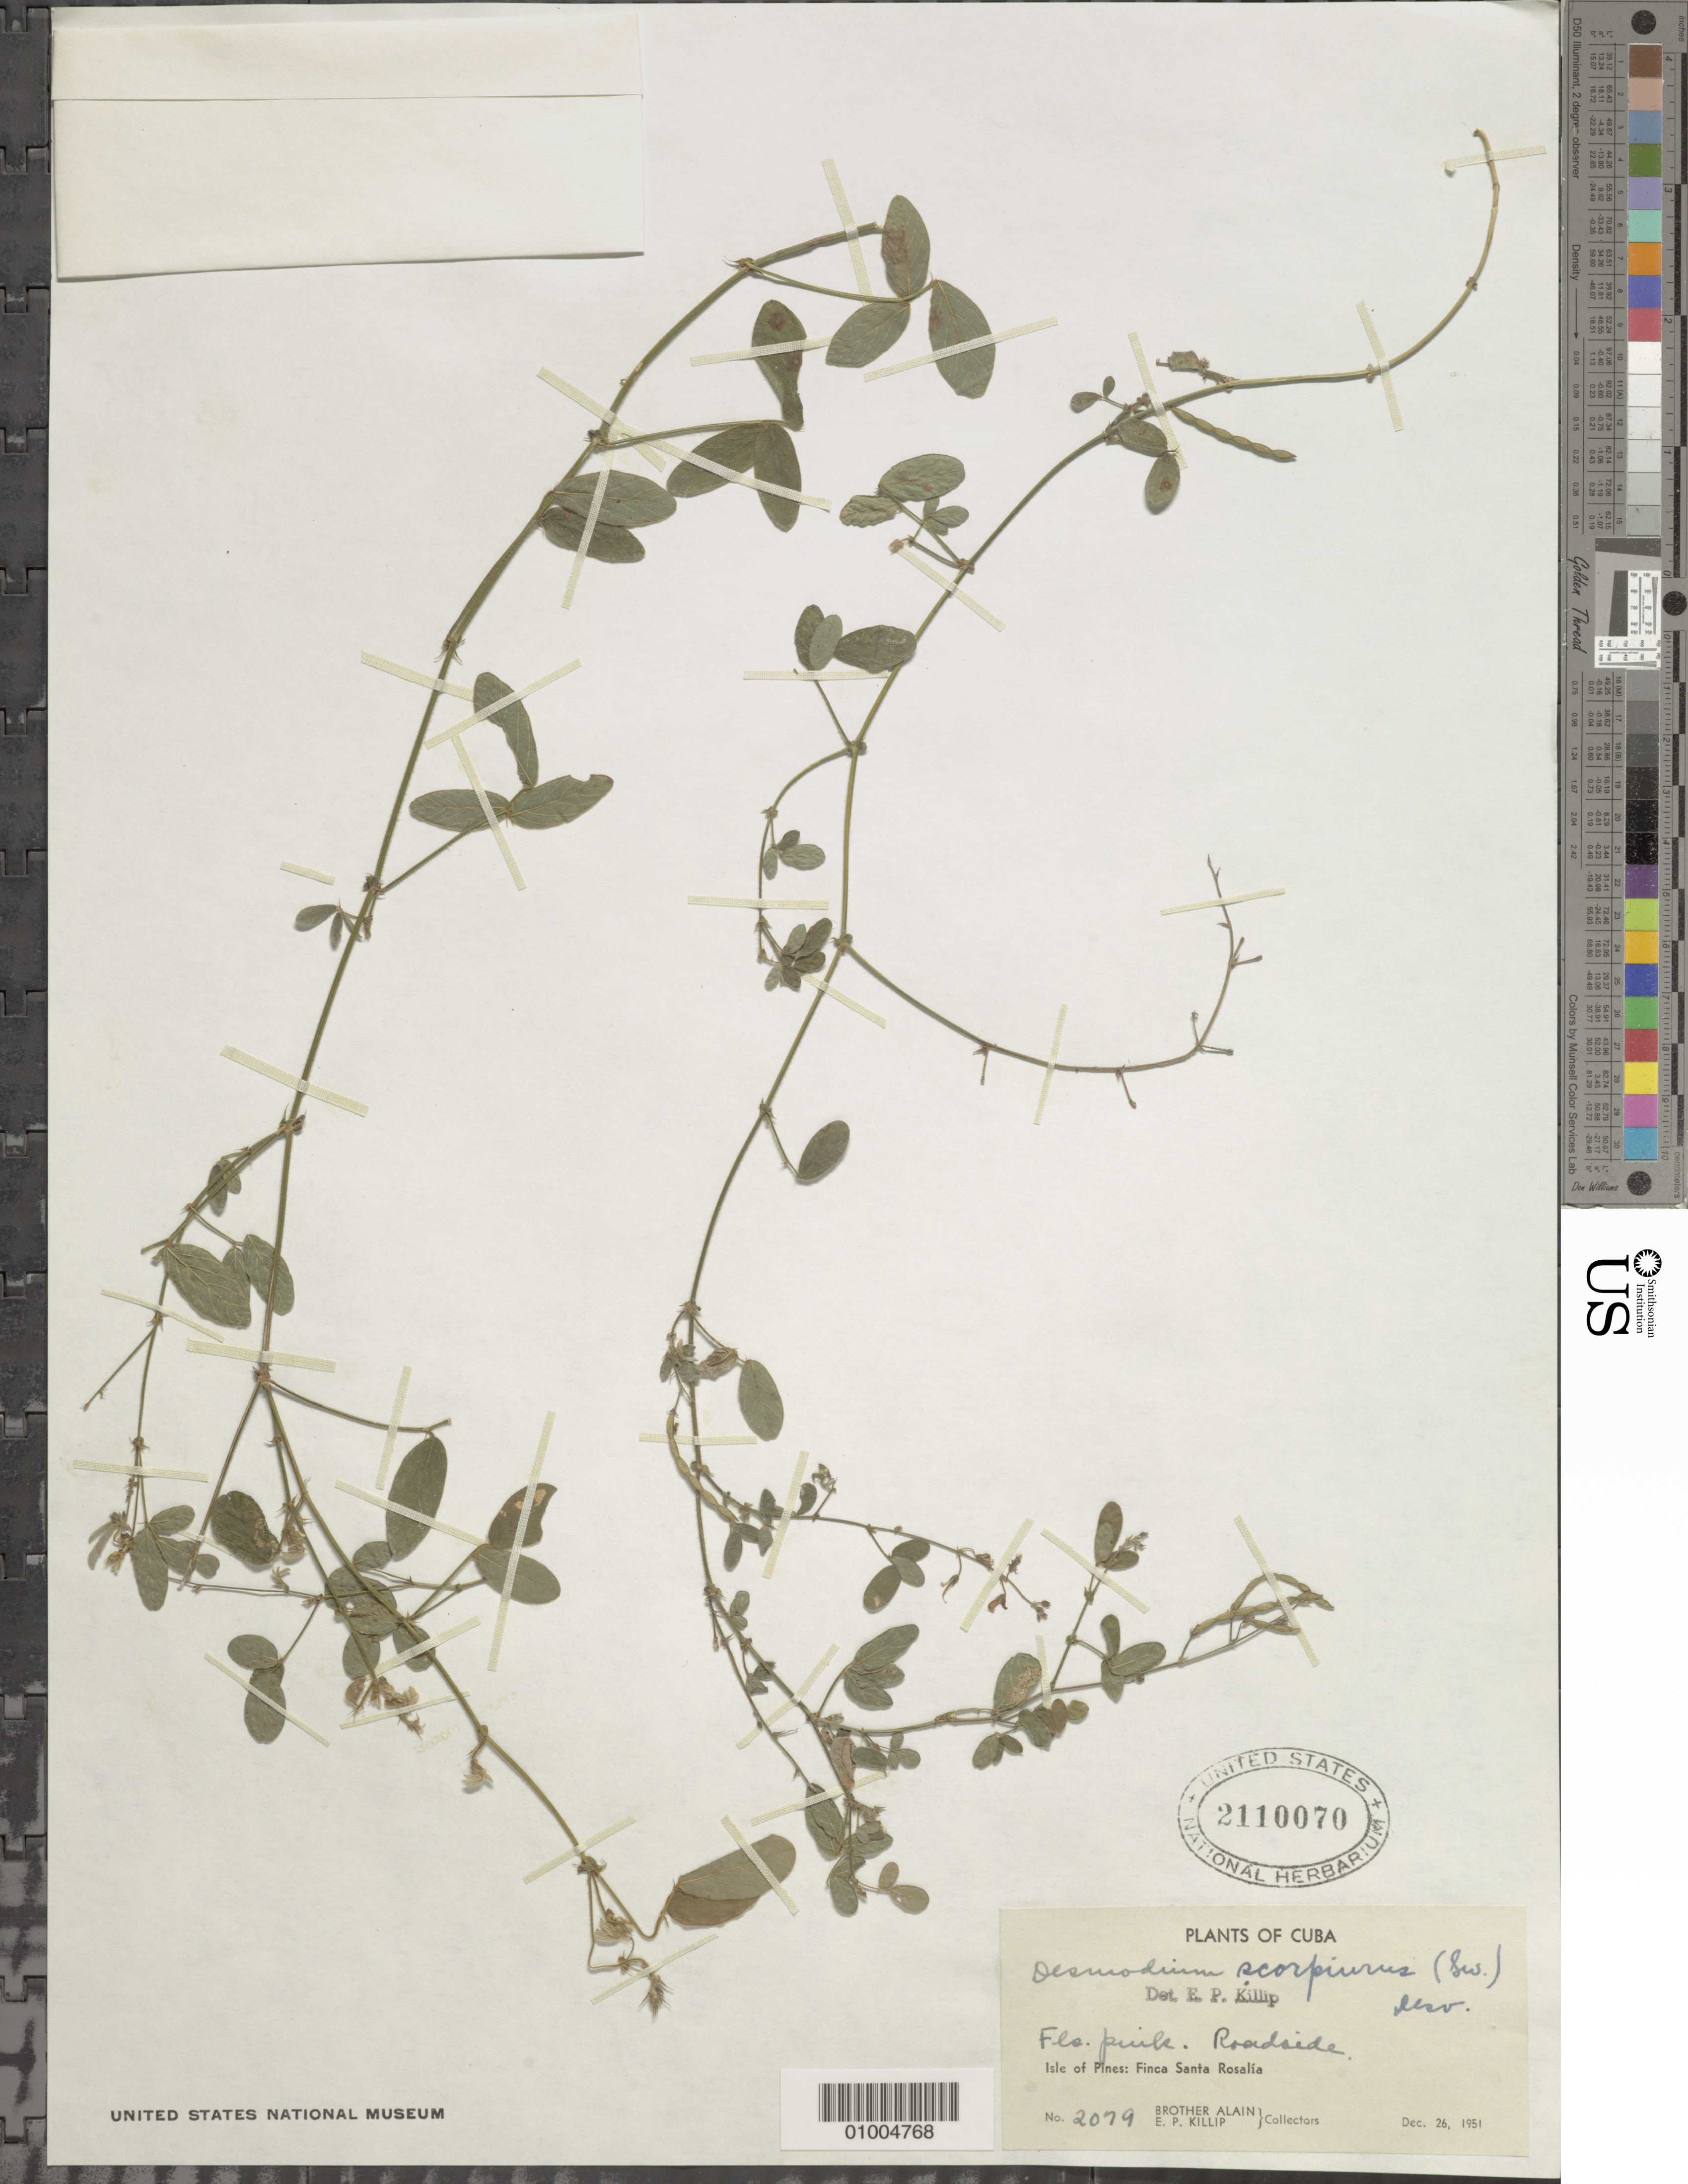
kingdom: Plantae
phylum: Tracheophyta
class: Magnoliopsida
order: Fabales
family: Fabaceae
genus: Desmodium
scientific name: Desmodium scorpiurus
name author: (Sw.) Desv. ex DC.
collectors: A. H. Liogier & E. P. Killip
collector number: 2079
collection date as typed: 26 Dec 1951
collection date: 1951-12-26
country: Cuba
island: Isla de la Juventud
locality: Isle of Pines, Finca Santa Rosalia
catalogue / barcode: US 2110070